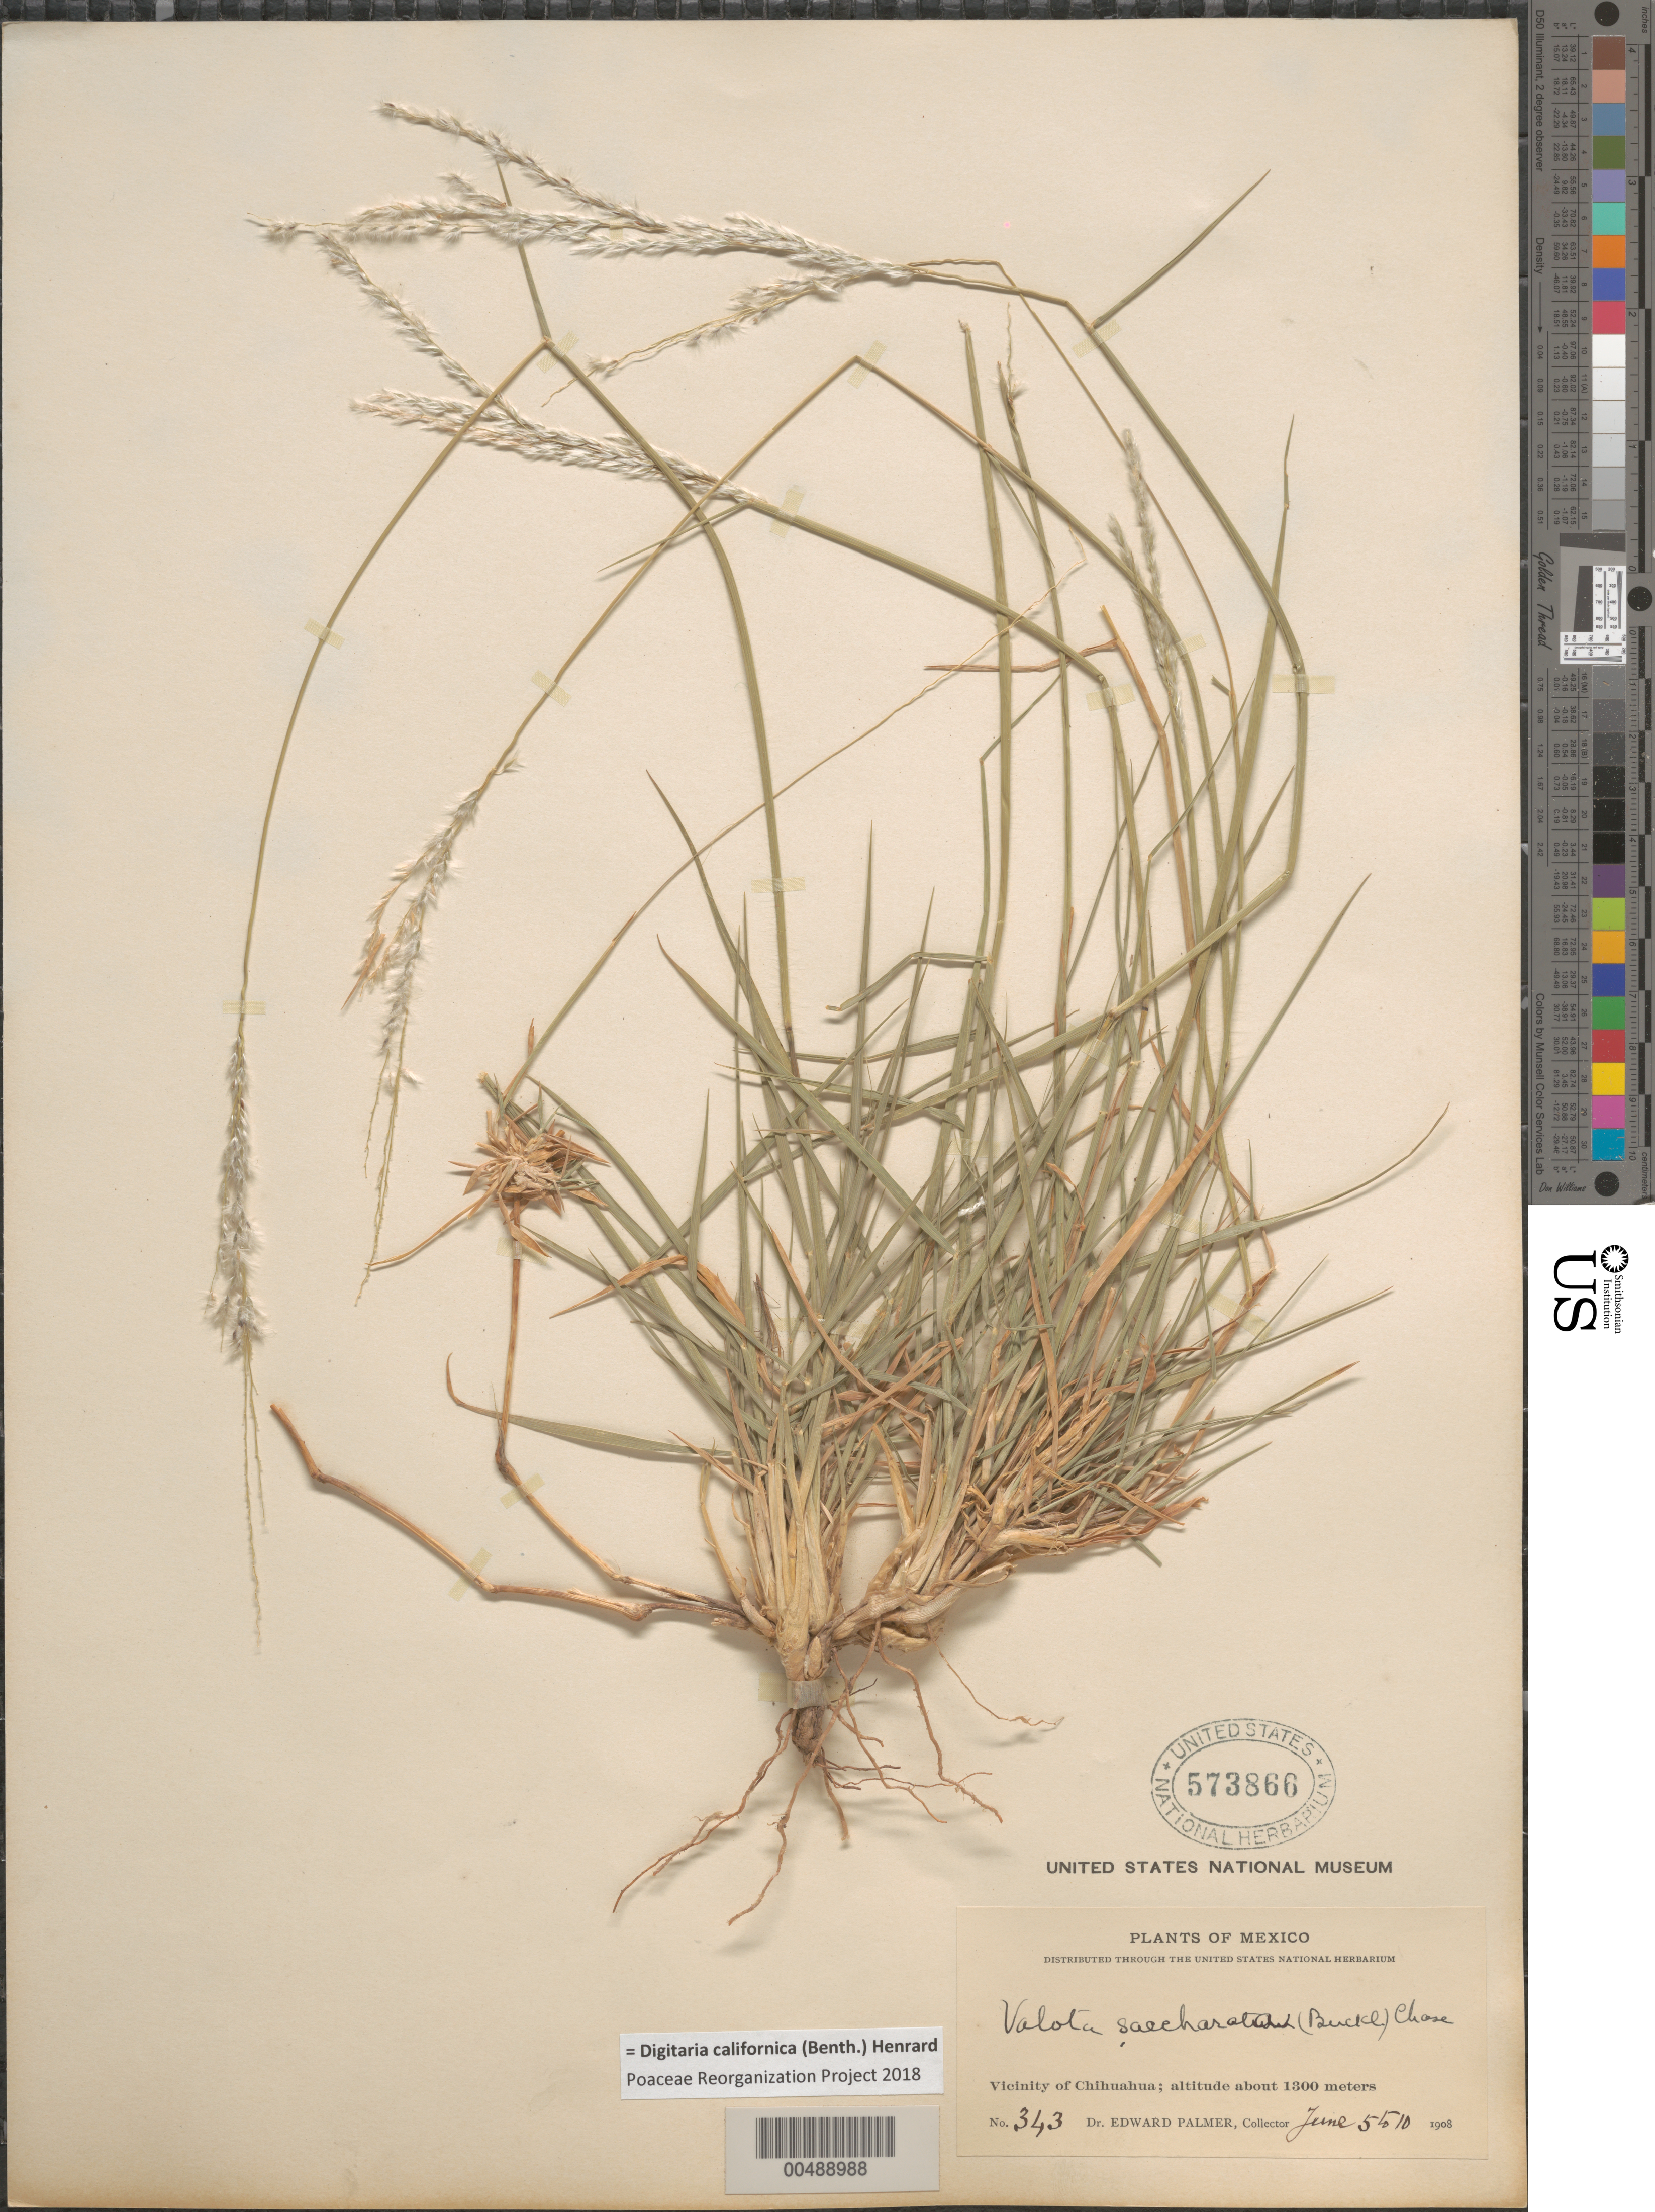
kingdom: Plantae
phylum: Tracheophyta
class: Liliopsida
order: Poales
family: Poaceae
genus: Digitaria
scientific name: Digitaria californica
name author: (Benth.) Henr.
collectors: E. Palmer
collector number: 343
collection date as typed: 5 Jun 1908 to 10 Jun 1908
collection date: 1908-06-05/1908-06-10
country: Mexico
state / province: Chihuahua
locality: Vicinity of Chihuahua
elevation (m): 1300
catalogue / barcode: US 573866